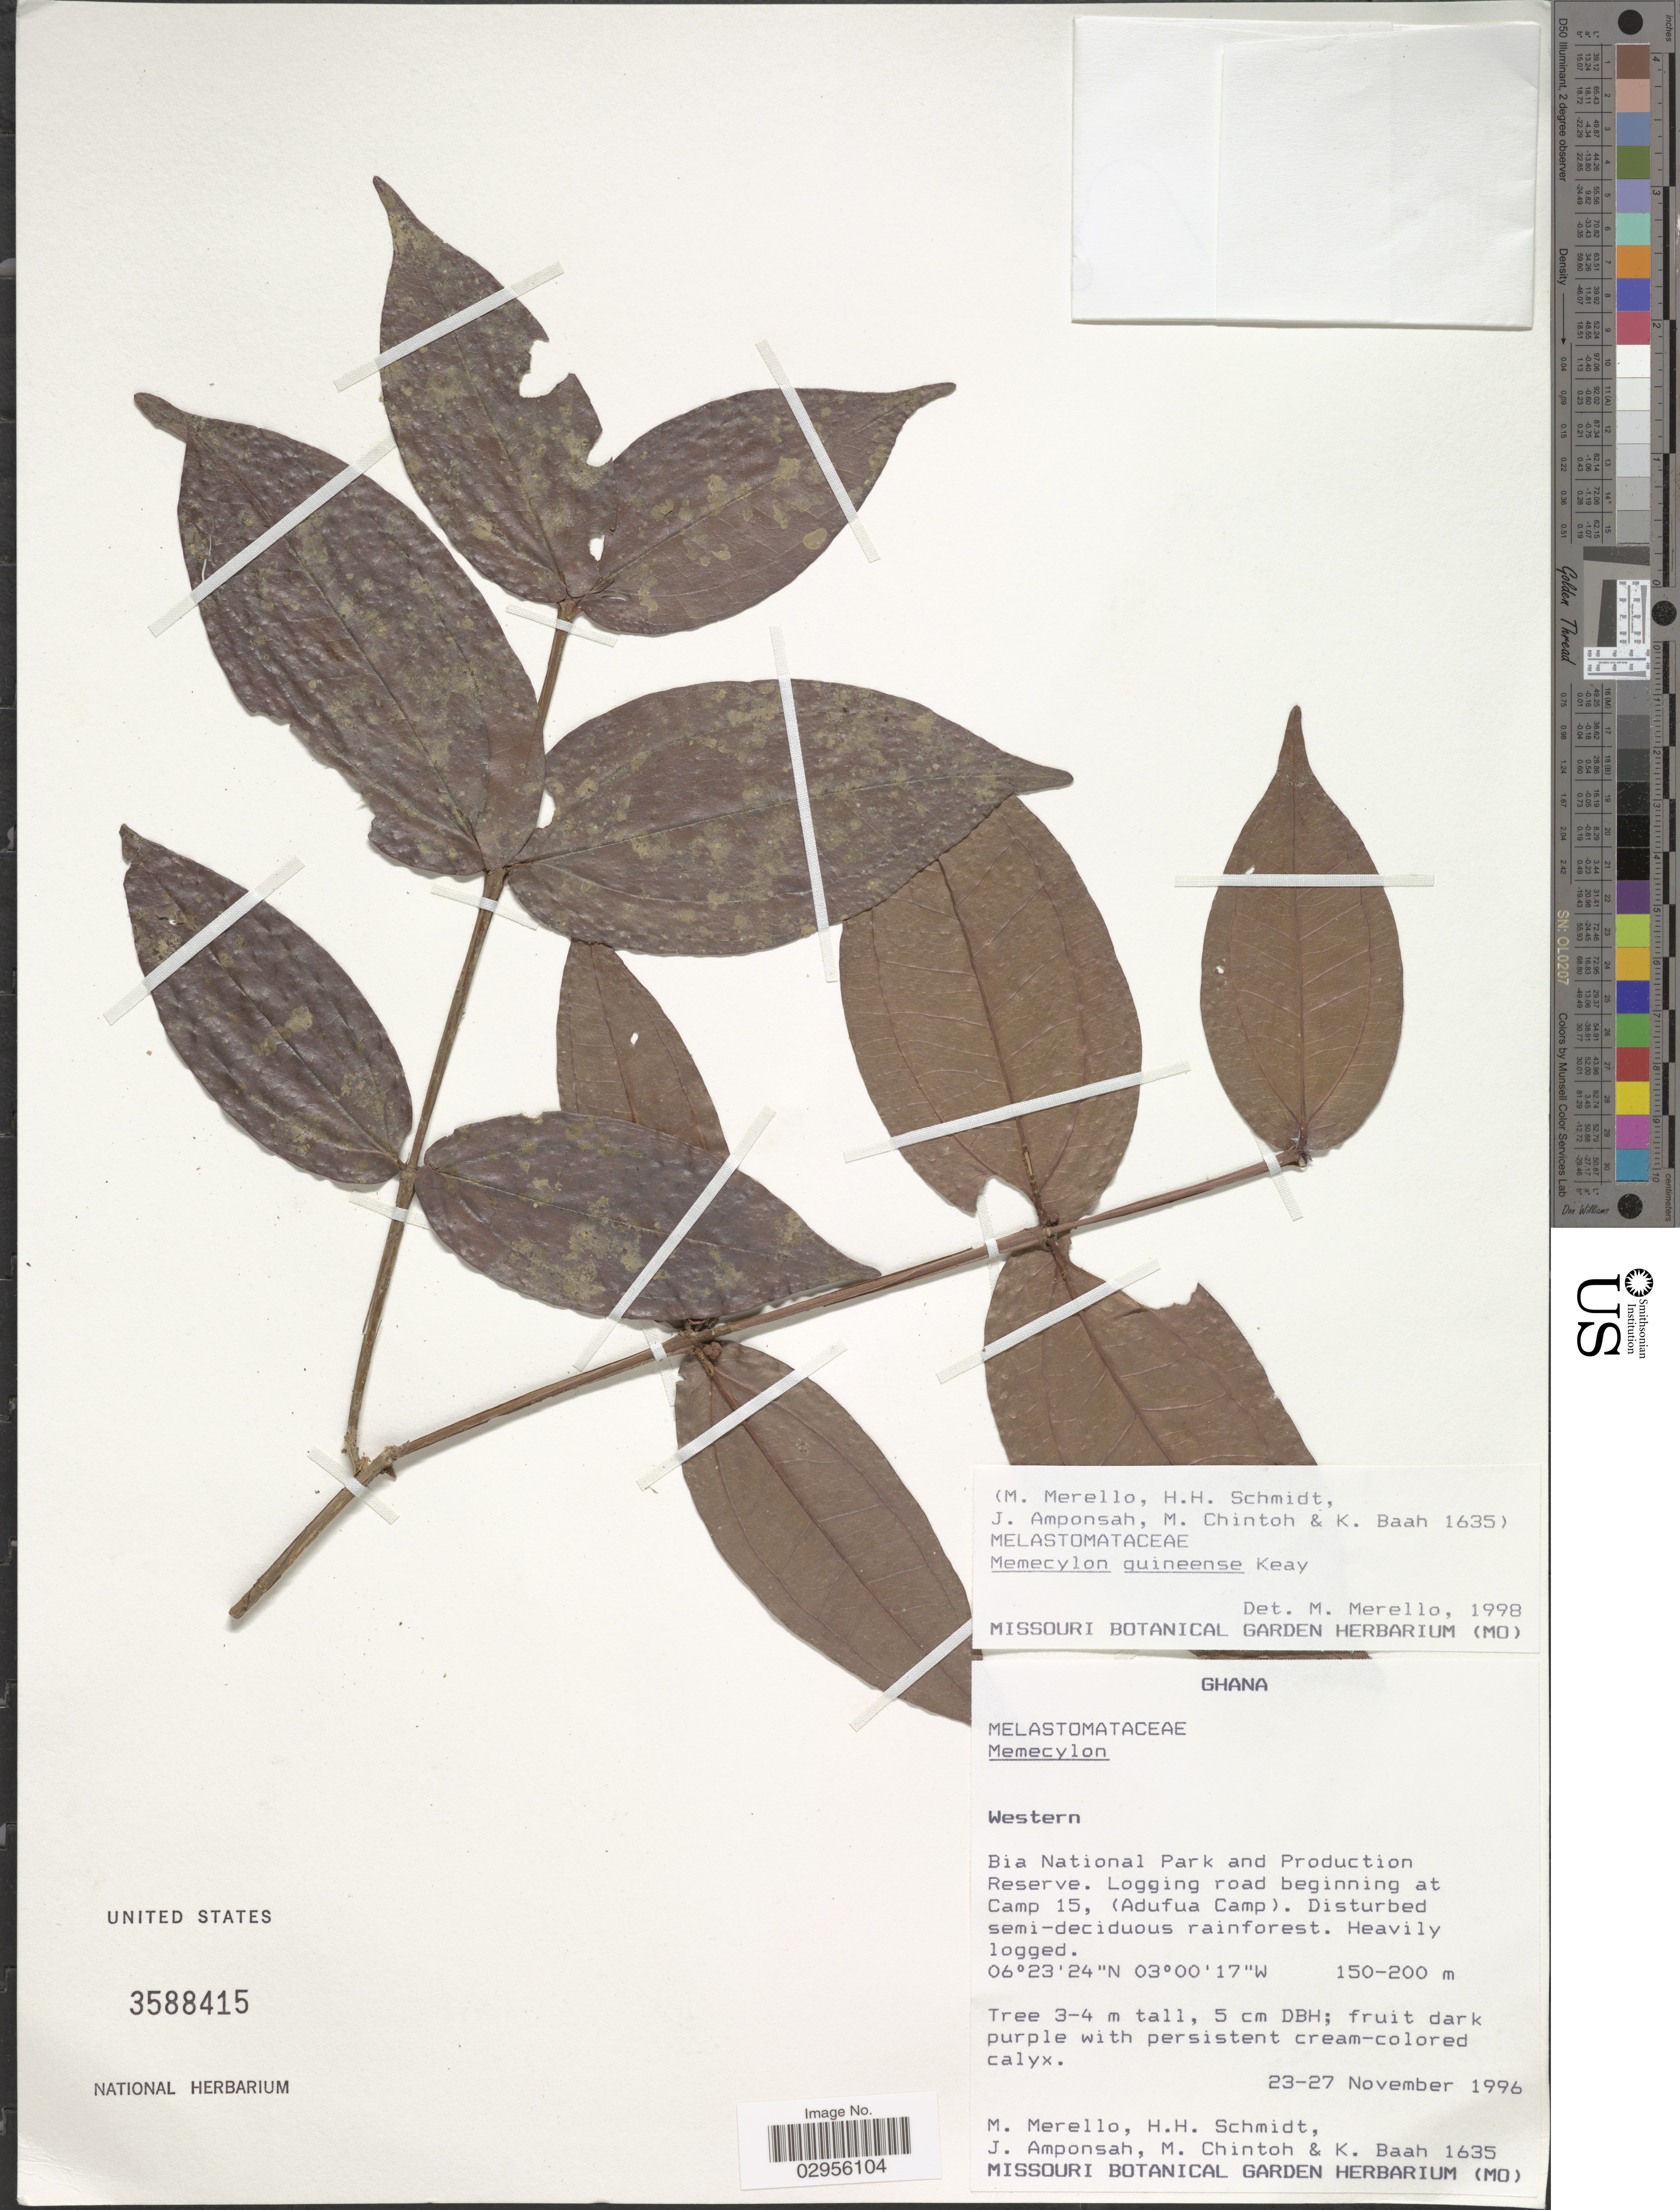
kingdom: Plantae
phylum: Tracheophyta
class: Magnoliopsida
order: Myrtales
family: Melastomataceae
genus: Memecylon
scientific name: Memecylon guineense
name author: Keay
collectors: M. Merello, H. H. Schmidt, J. Amponsah, M. Chintoh & K. Baah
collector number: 1635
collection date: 1996-11-23/1996-11-27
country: Ghana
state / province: Western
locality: Bia National Park and Production Reserve. Logging road beginning at Camp 15, (Adufua Camp).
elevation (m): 150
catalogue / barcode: US 3588415